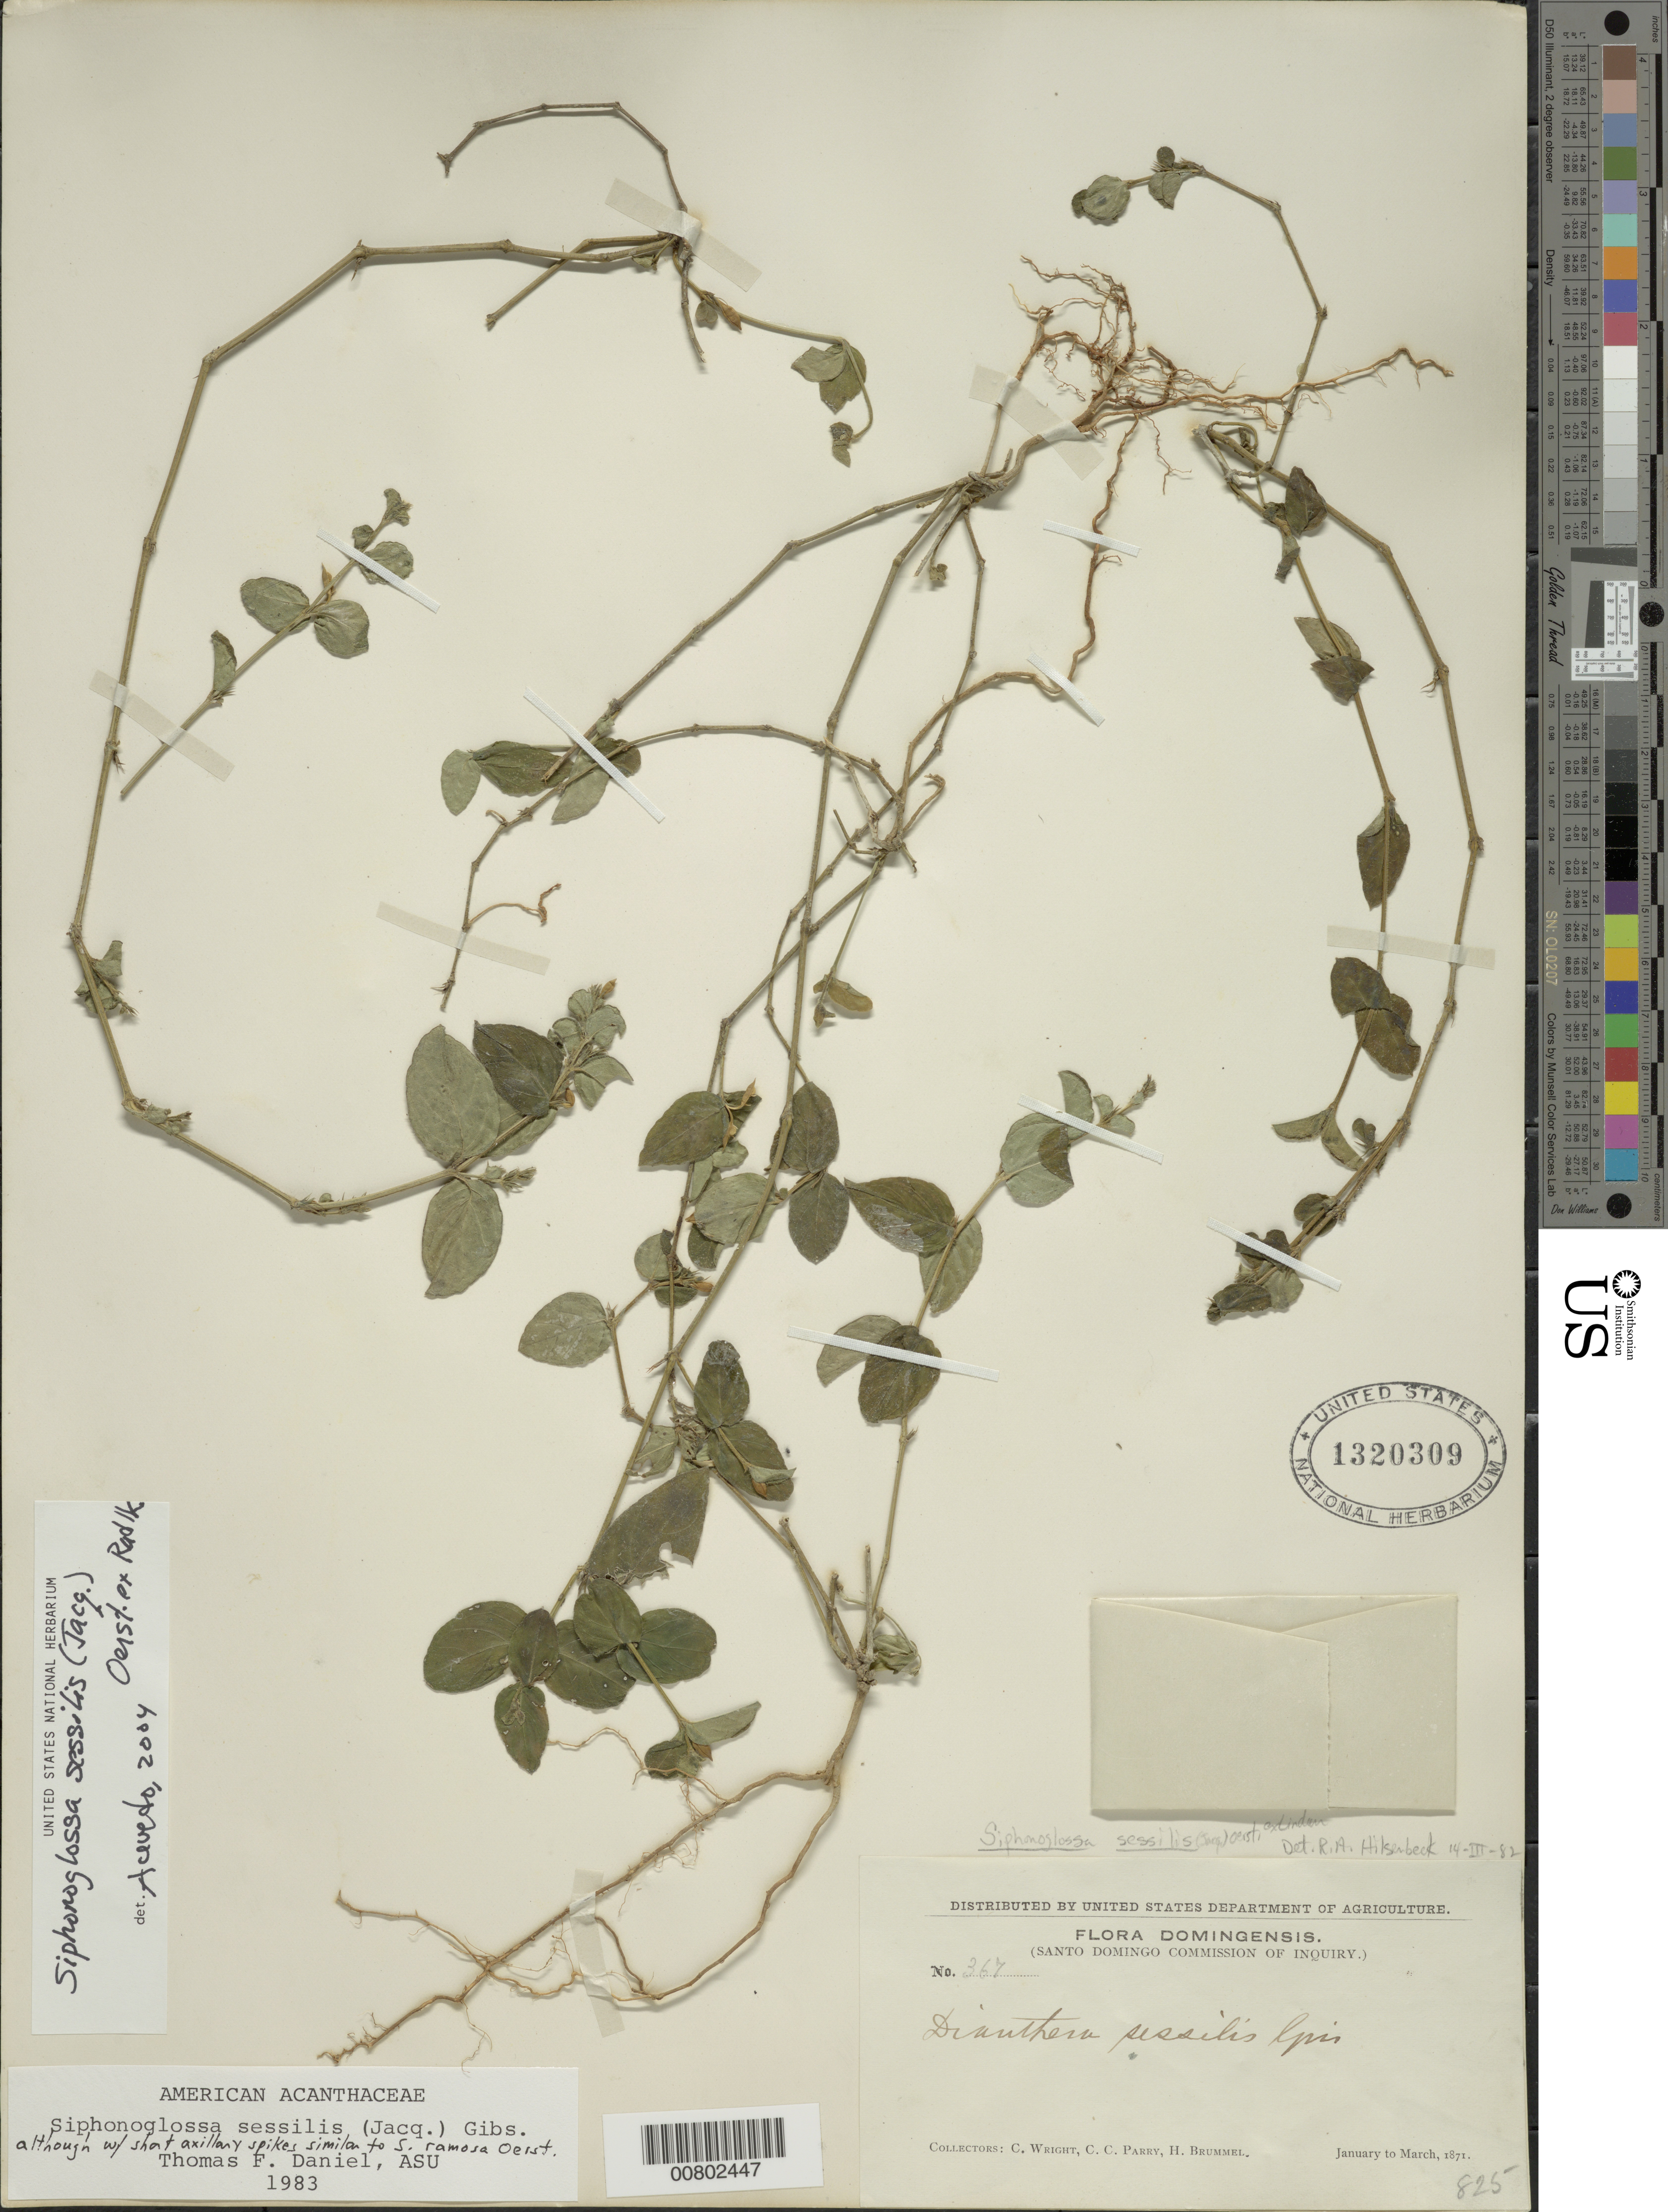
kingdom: Plantae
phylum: Tracheophyta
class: Magnoliopsida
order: Lamiales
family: Acanthaceae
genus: Siphonoglossa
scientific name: Siphonoglossa sessilis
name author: (Jacq.) D.N. Gibson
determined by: Acevedo-Rodríguez, P., (BOT), Smithsonian Institution - National Museum of Natural History (UNITED STATES)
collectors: C. Wright, C. C. Parry & H. Brummel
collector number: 367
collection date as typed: Jan 1871 to -- Mar 1871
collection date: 1871-01/1871-03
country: Dominican Republic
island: Hispaniola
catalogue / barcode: US 1320309